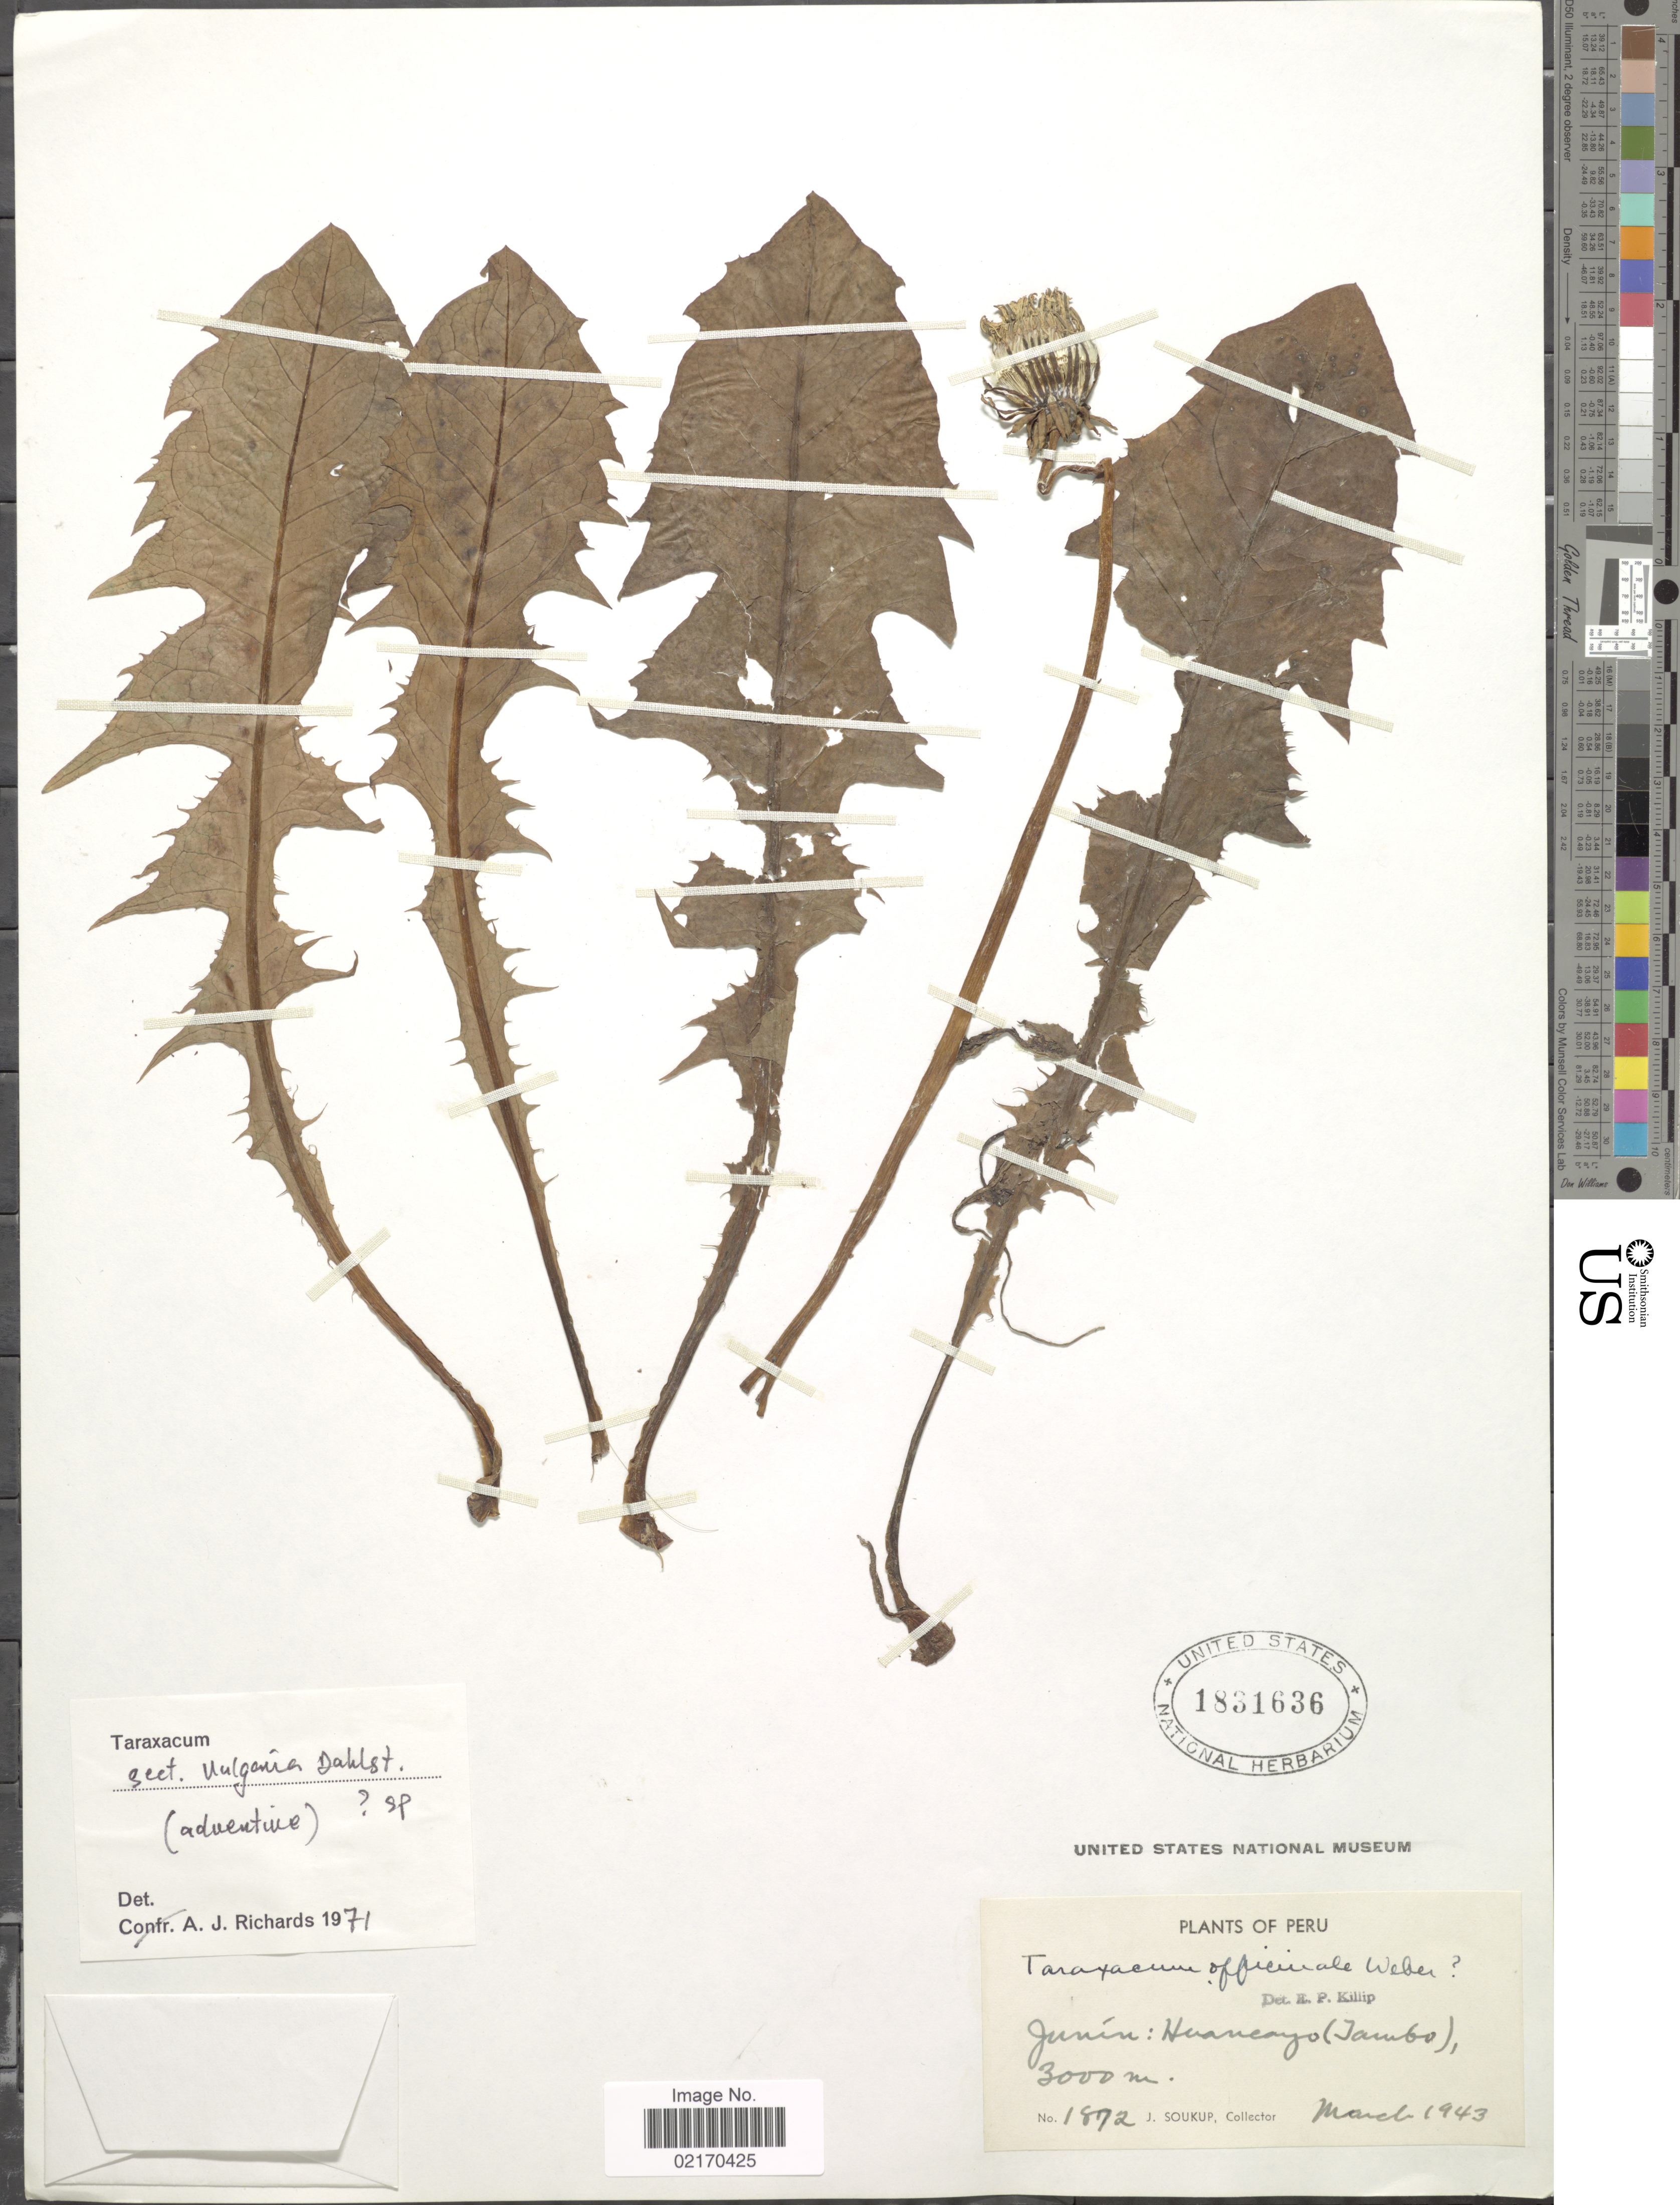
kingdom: Plantae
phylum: Tracheophyta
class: Magnoliopsida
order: Asterales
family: Asteraceae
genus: Taraxacum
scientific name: Taraxacum officinale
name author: G.H. Weber ex F.H. Wigg.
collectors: J. Soukop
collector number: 1872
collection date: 1943-03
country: Peru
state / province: Junín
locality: Huancayo (Tambo)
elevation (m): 3000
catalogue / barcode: US 1831636